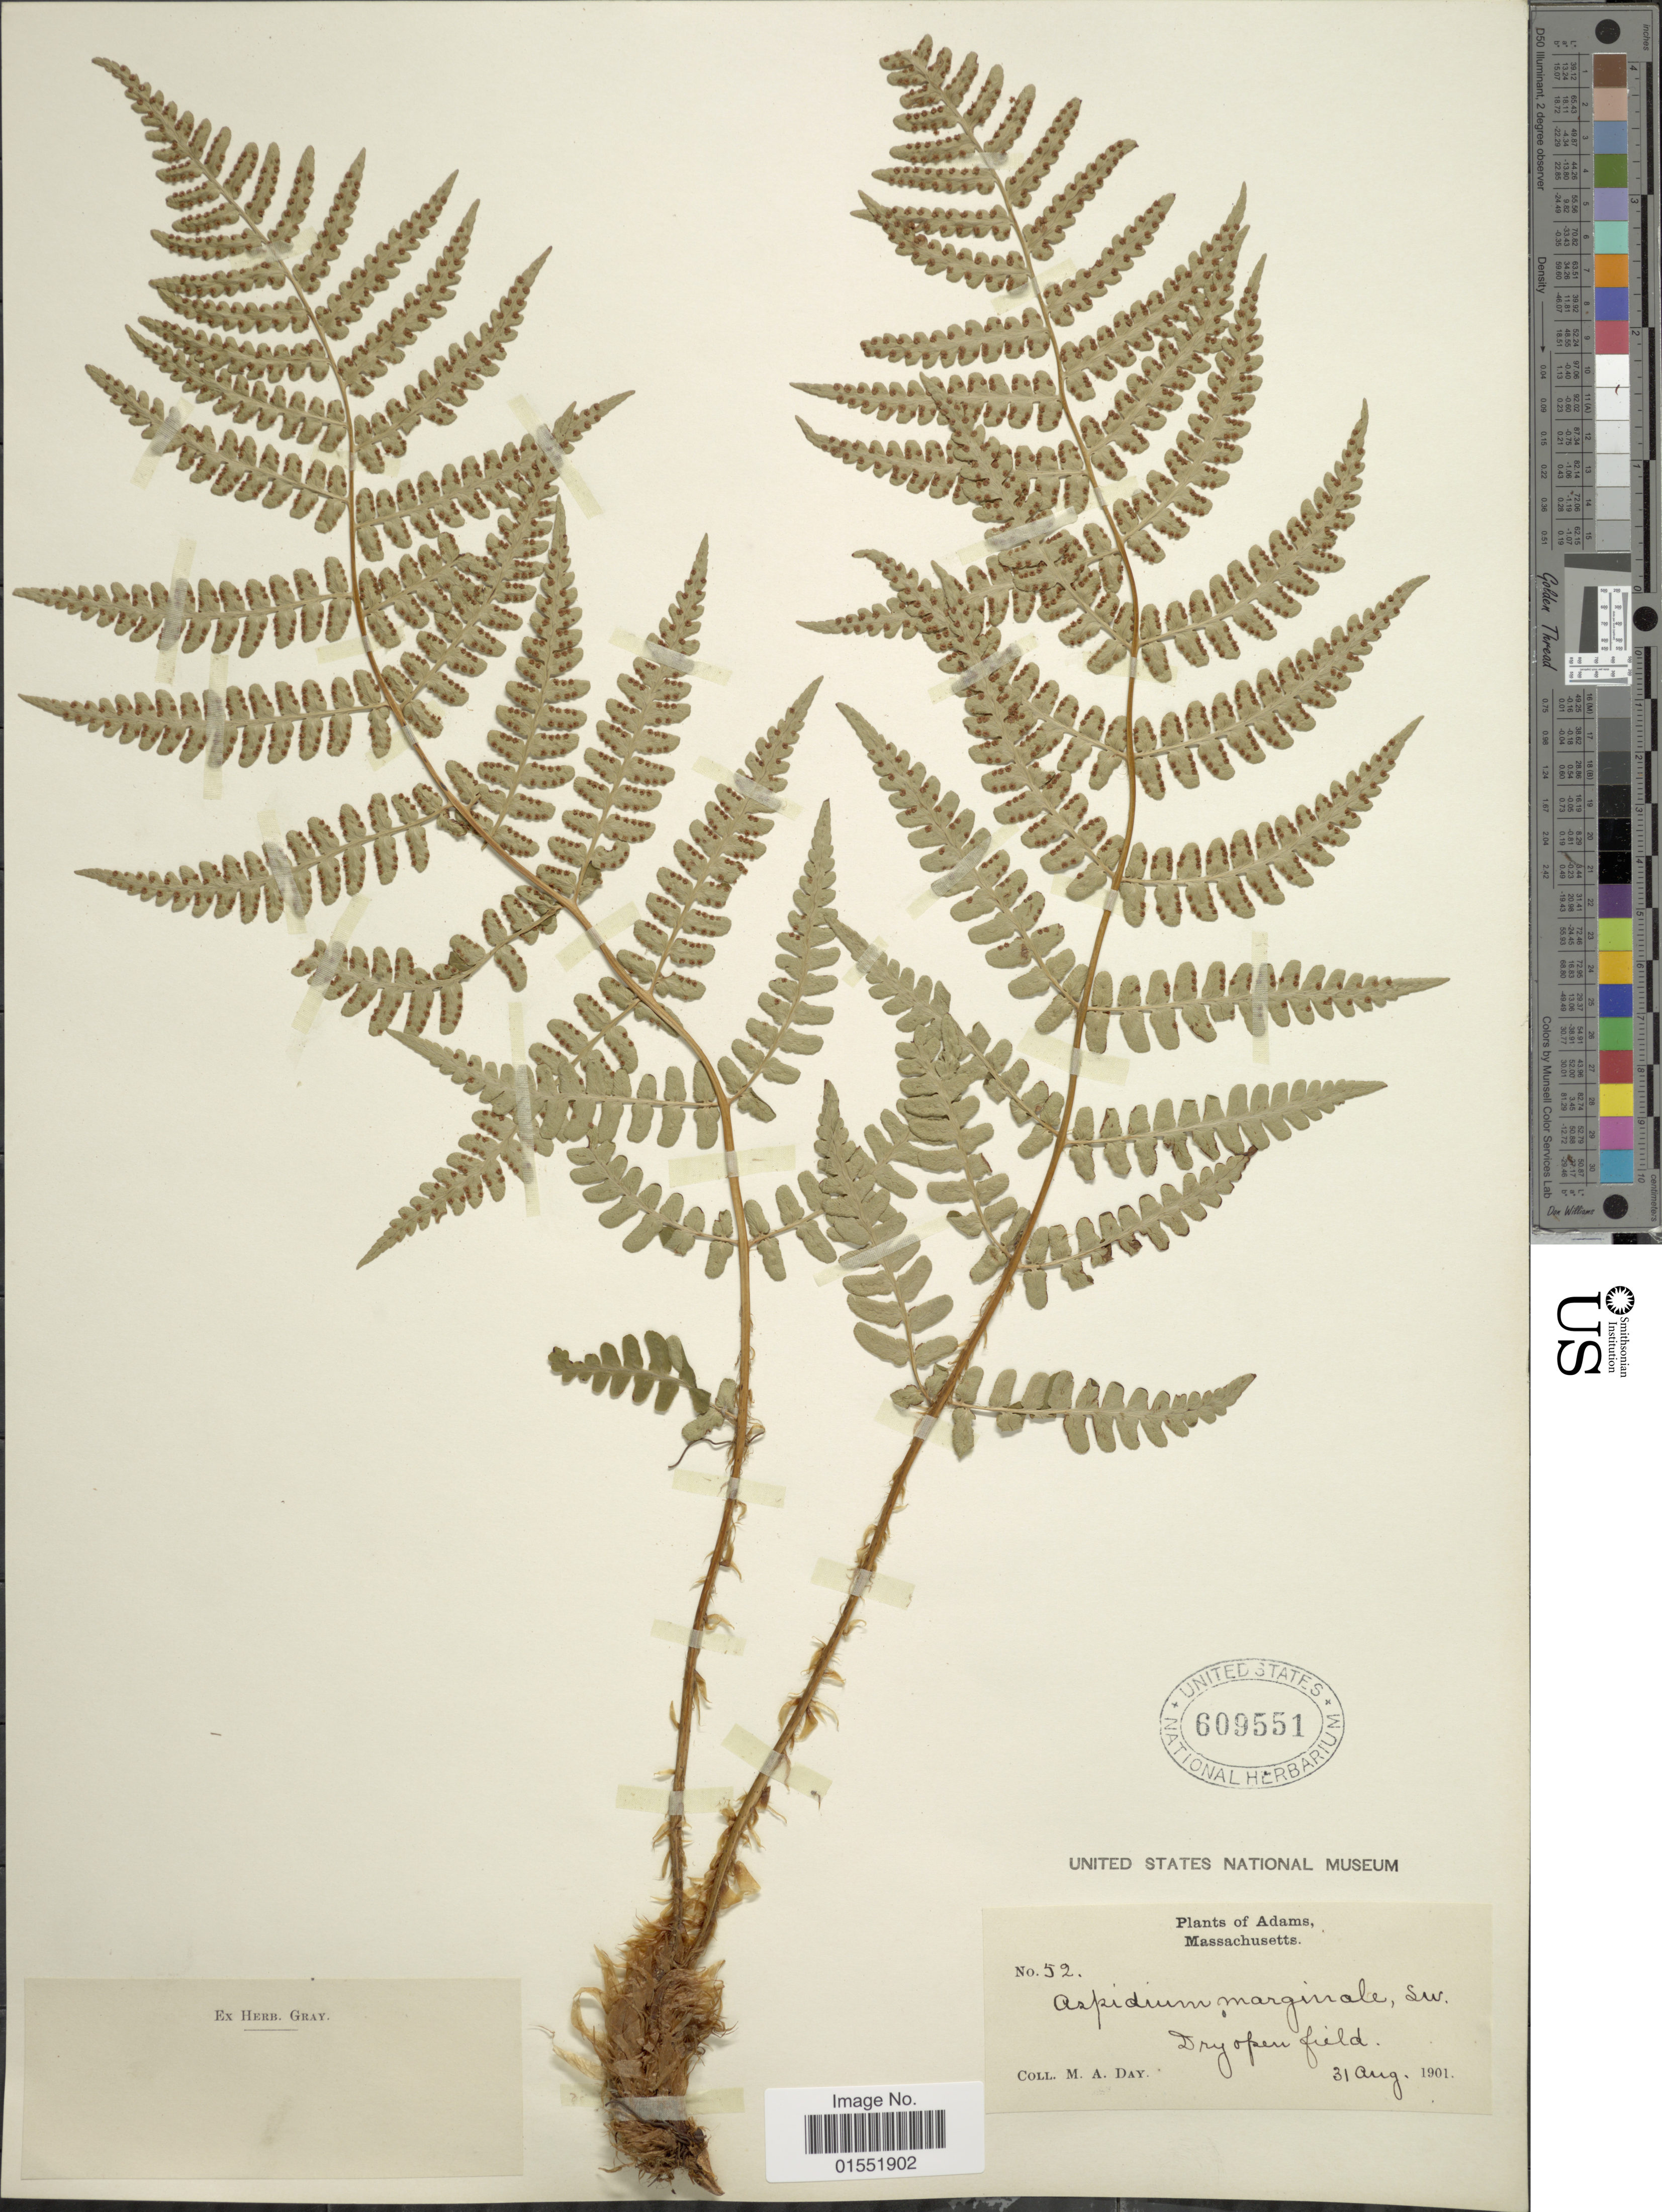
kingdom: Plantae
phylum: Tracheophyta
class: Polypodiopsida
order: Polypodiales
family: Dryopteridaceae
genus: Dryopteris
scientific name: Dryopteris marginalis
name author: (L.) A. Gray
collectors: M. Day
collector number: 52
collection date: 1901-08-31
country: United States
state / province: Massachusetts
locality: Adams. Dry open field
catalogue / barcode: US 609551